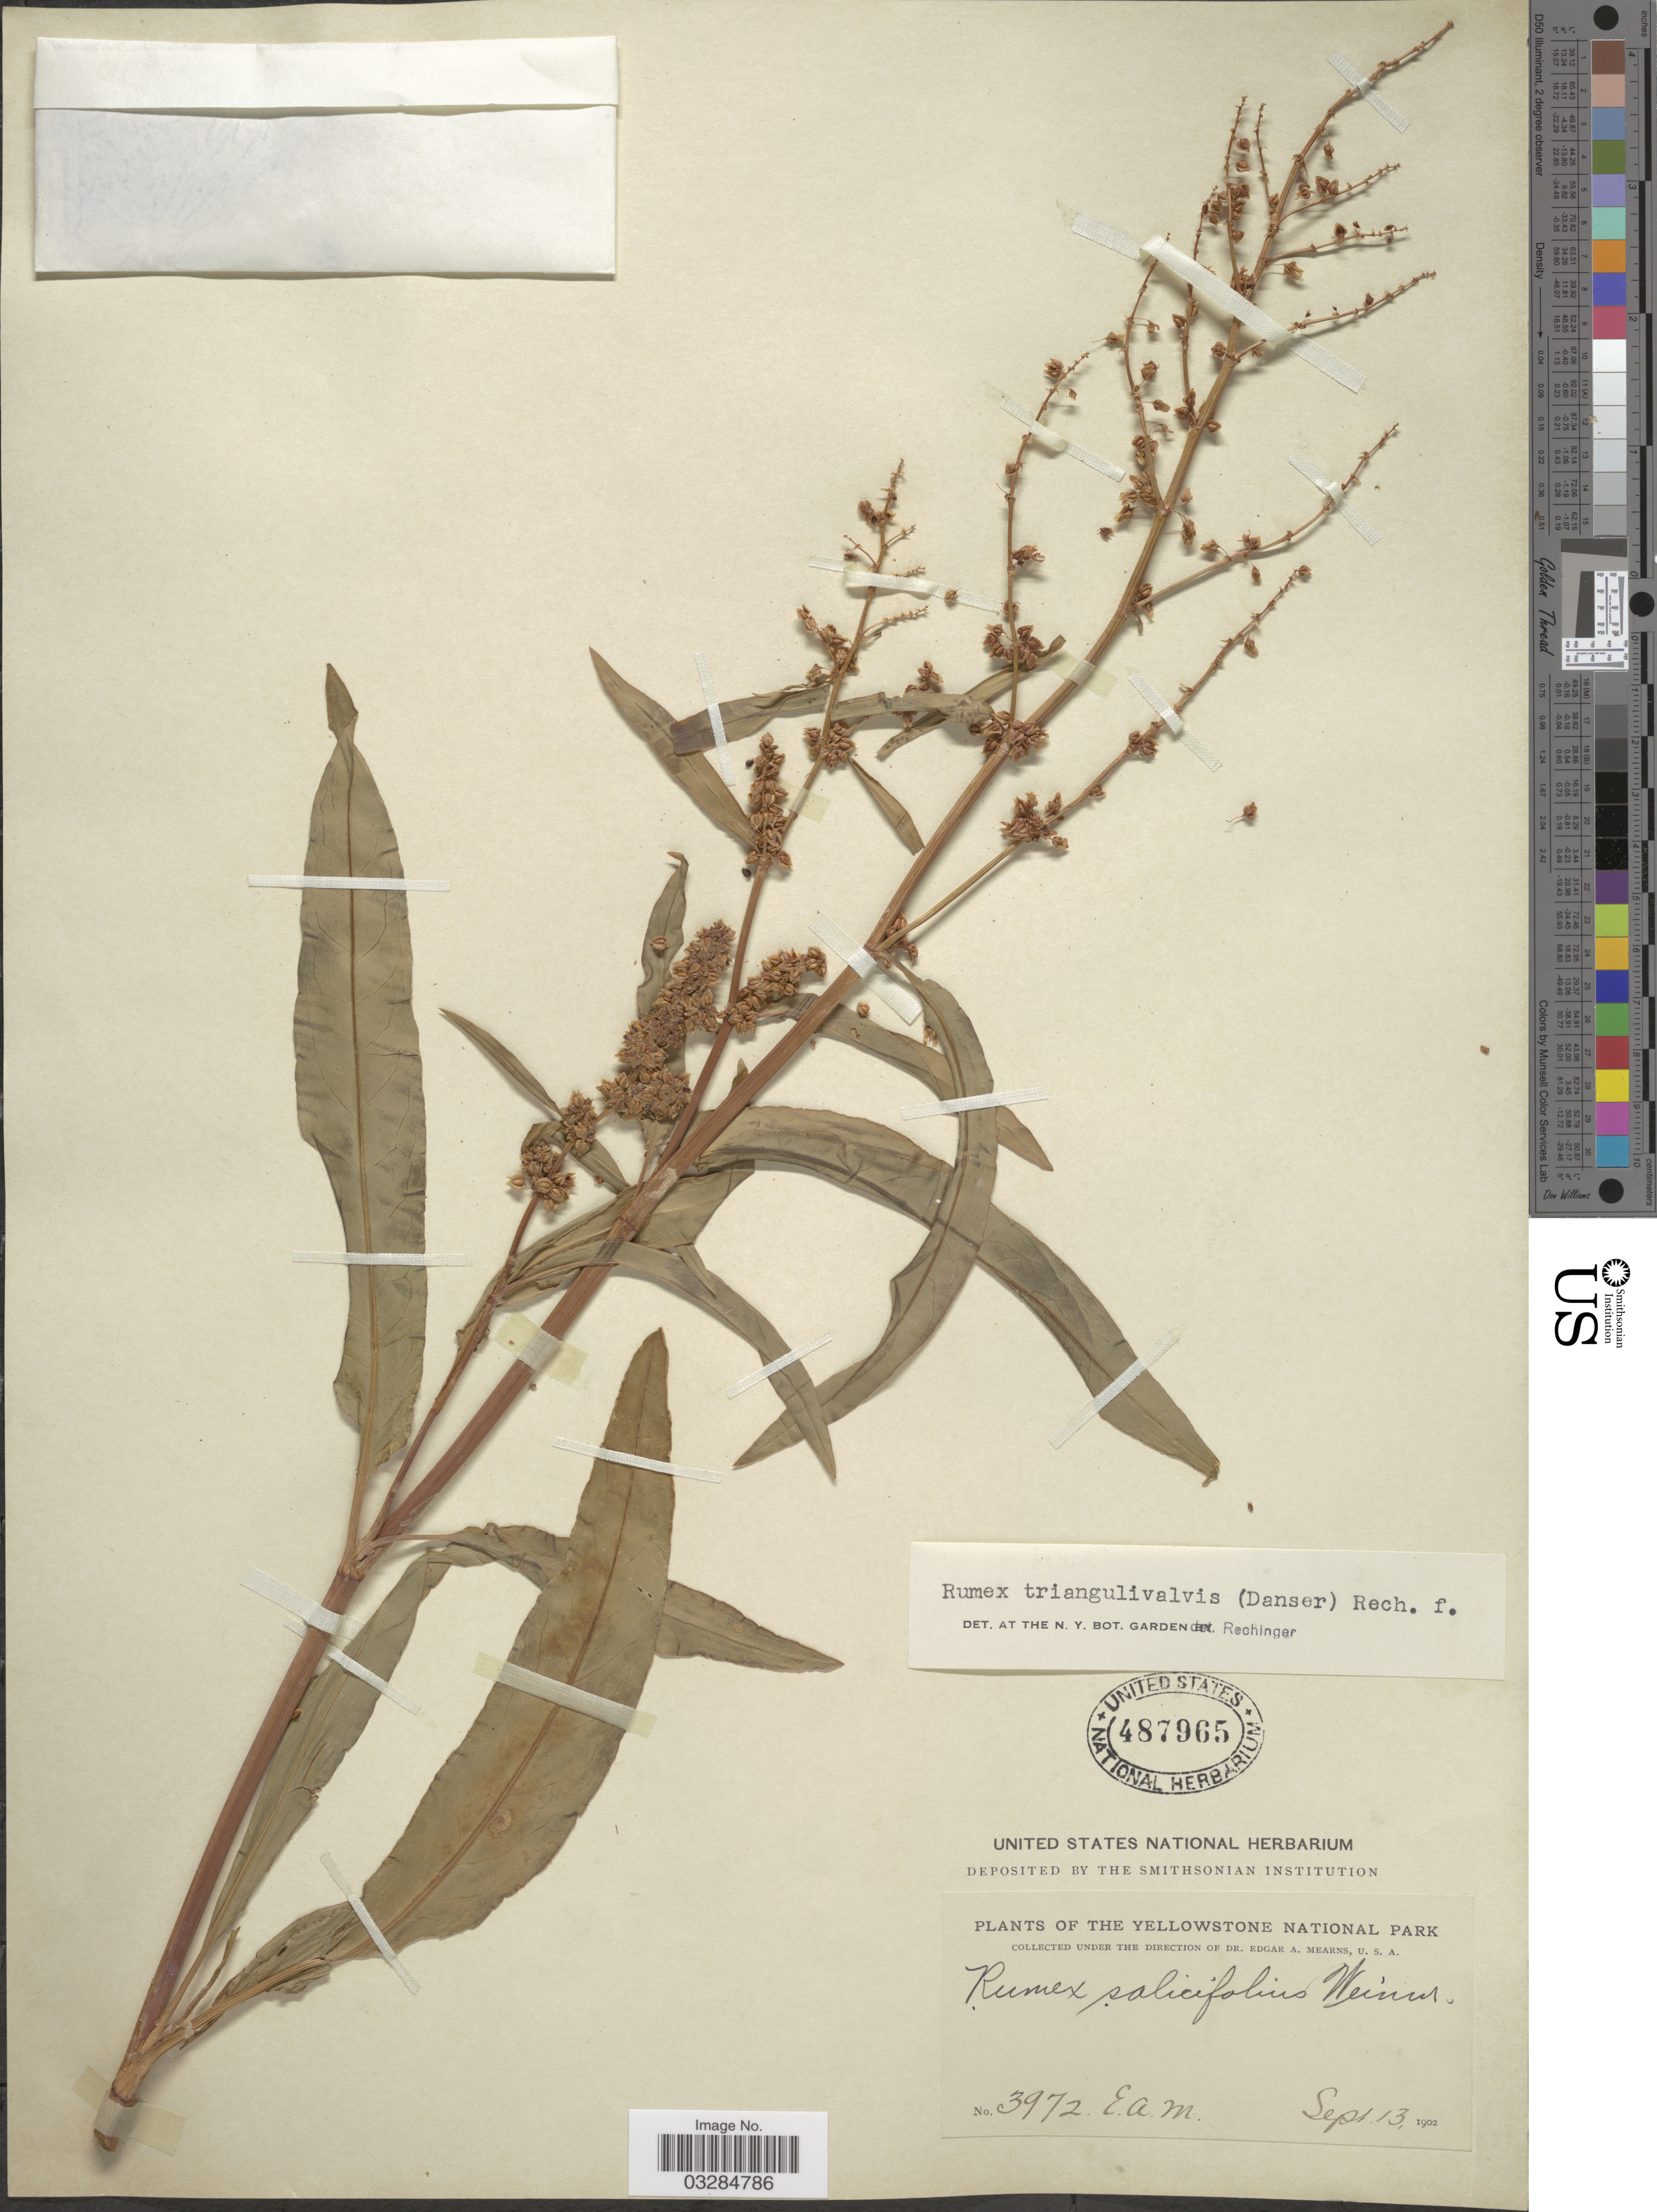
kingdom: Plantae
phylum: Tracheophyta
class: Magnoliopsida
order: Caryophyllales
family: Polygonaceae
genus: Rumex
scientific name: Rumex triangulivalvis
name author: (Danser) Rech. f.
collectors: E. A. Mearns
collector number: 3972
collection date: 1902-09-13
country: United States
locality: The Yellowstone National Park.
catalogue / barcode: US 487965